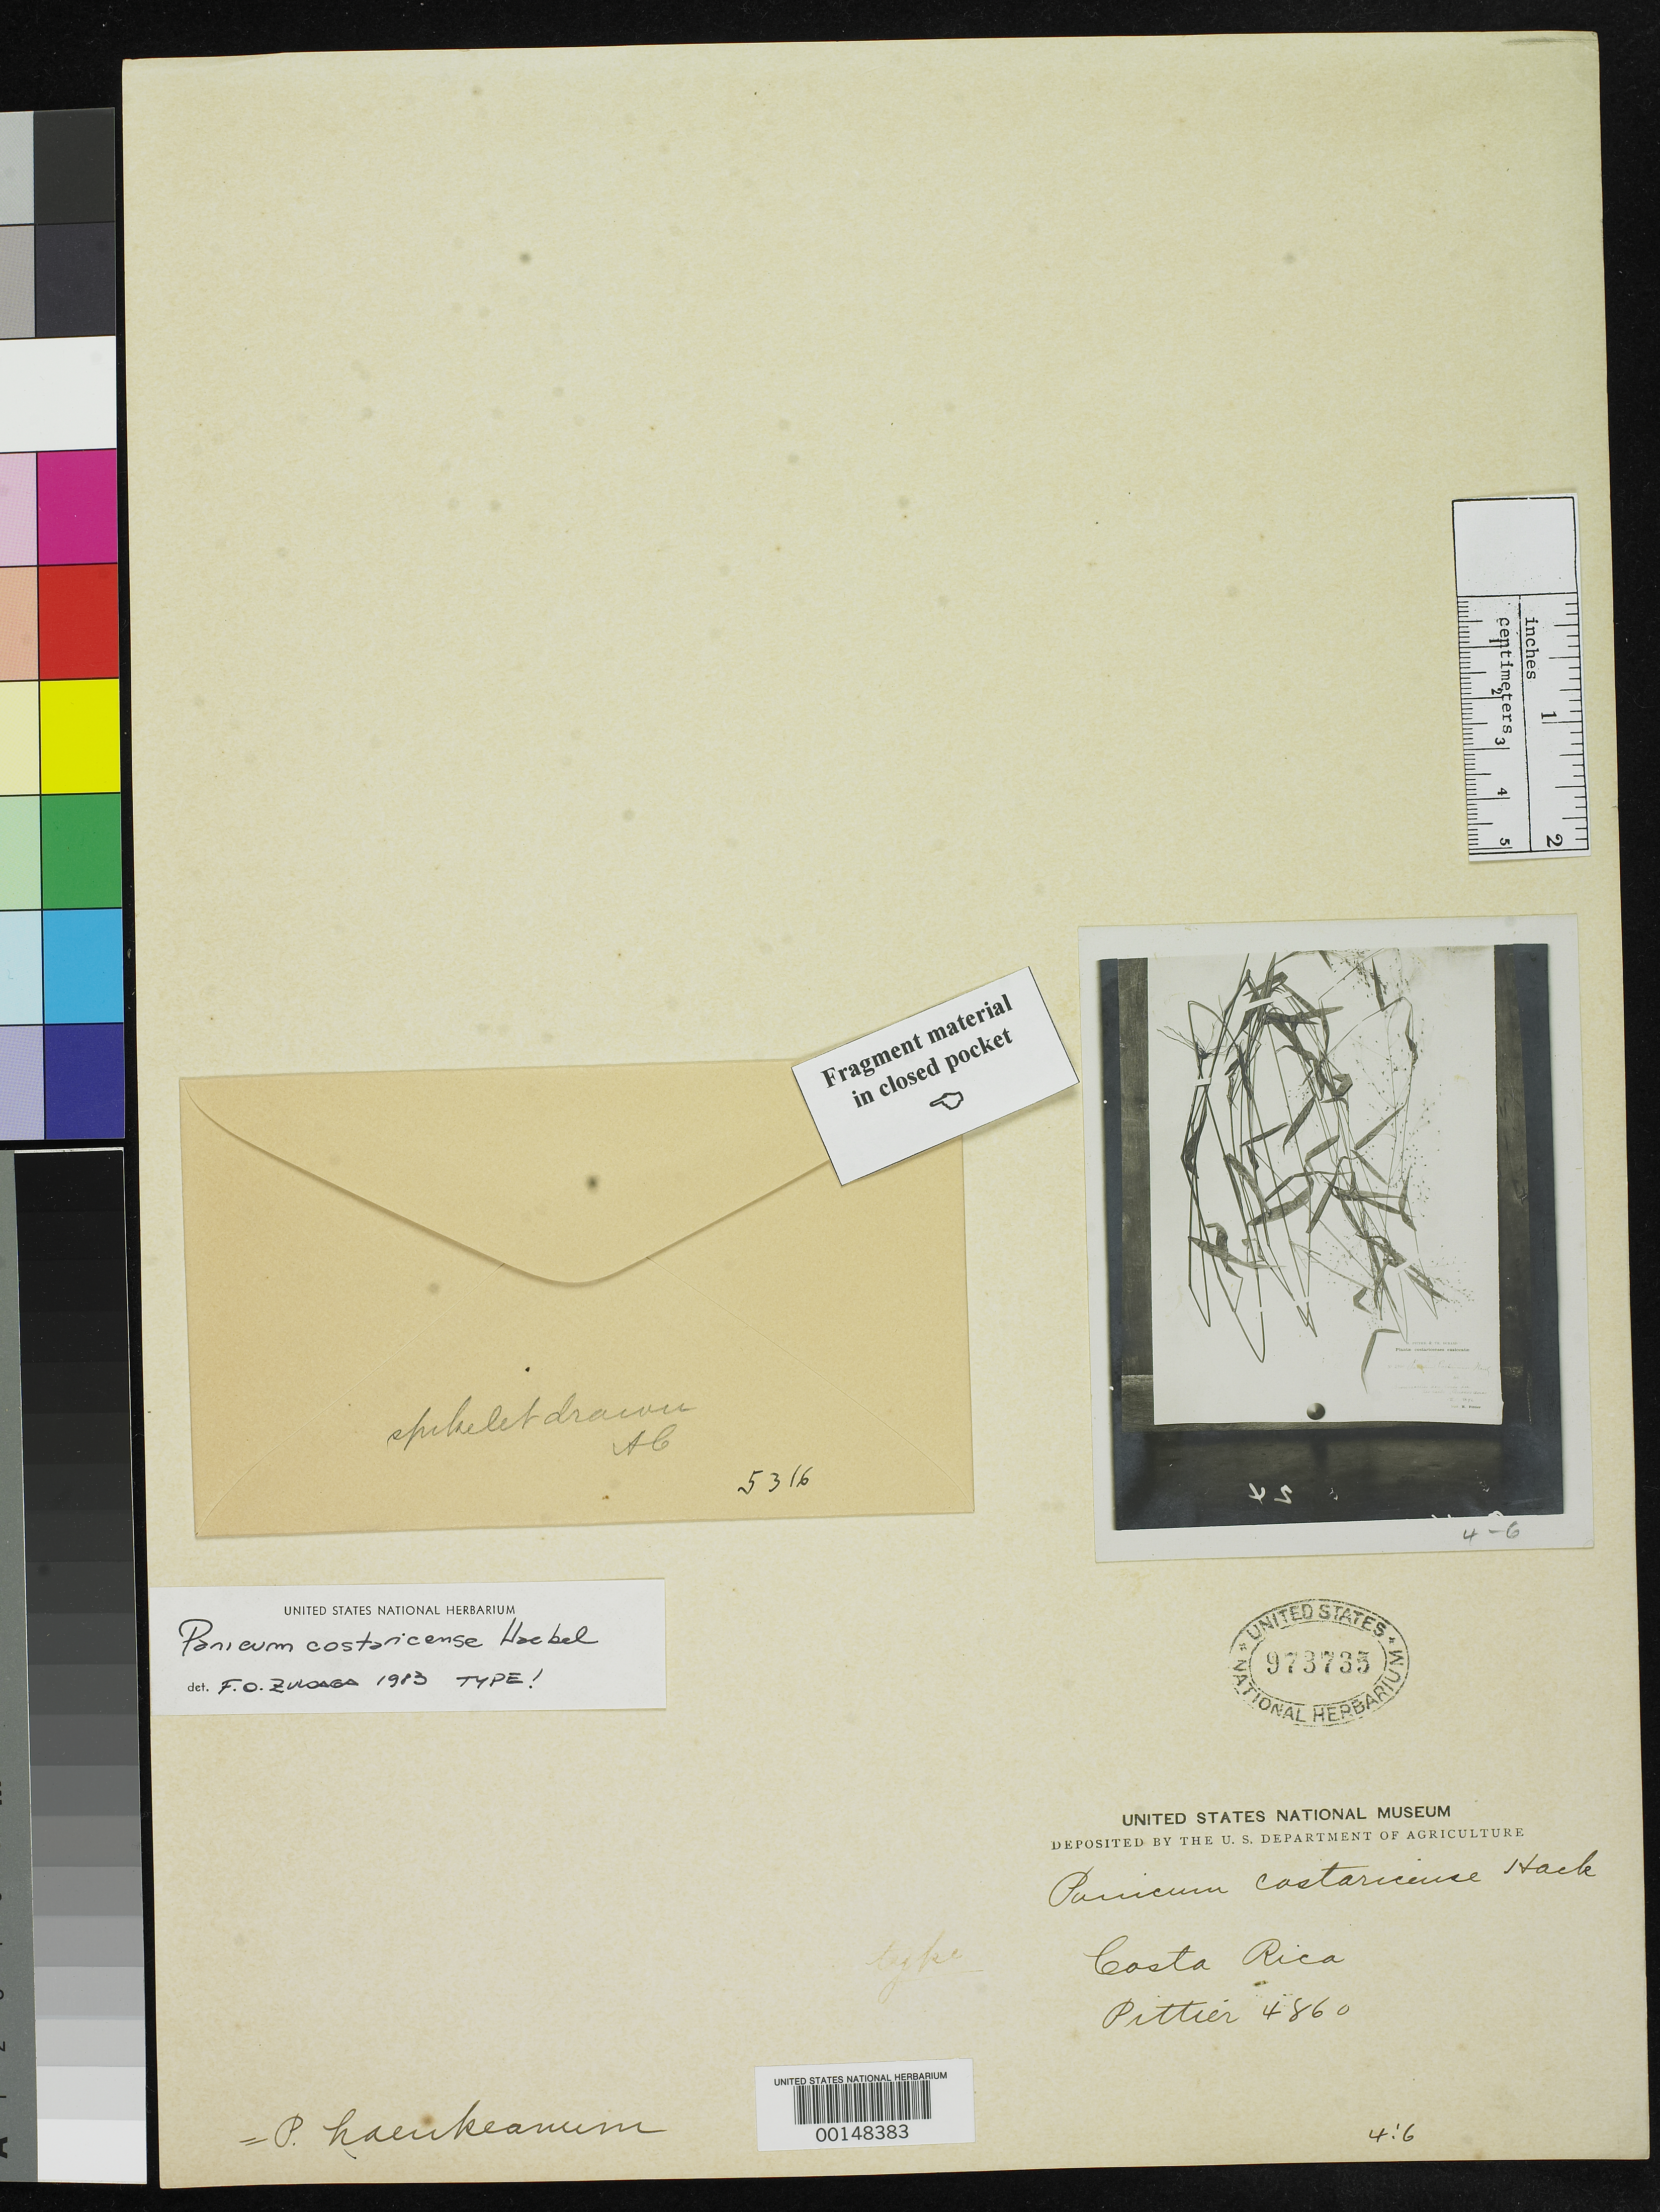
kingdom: Plantae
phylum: Tracheophyta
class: Liliopsida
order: Poales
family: Poaceae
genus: Panicum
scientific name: Panicum costaricense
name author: Hack.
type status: Type Fragment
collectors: H. F. Pittier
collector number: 4860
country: Costa Rica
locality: Rio Cebo, between Buenos Aires and Terralba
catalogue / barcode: US 973735